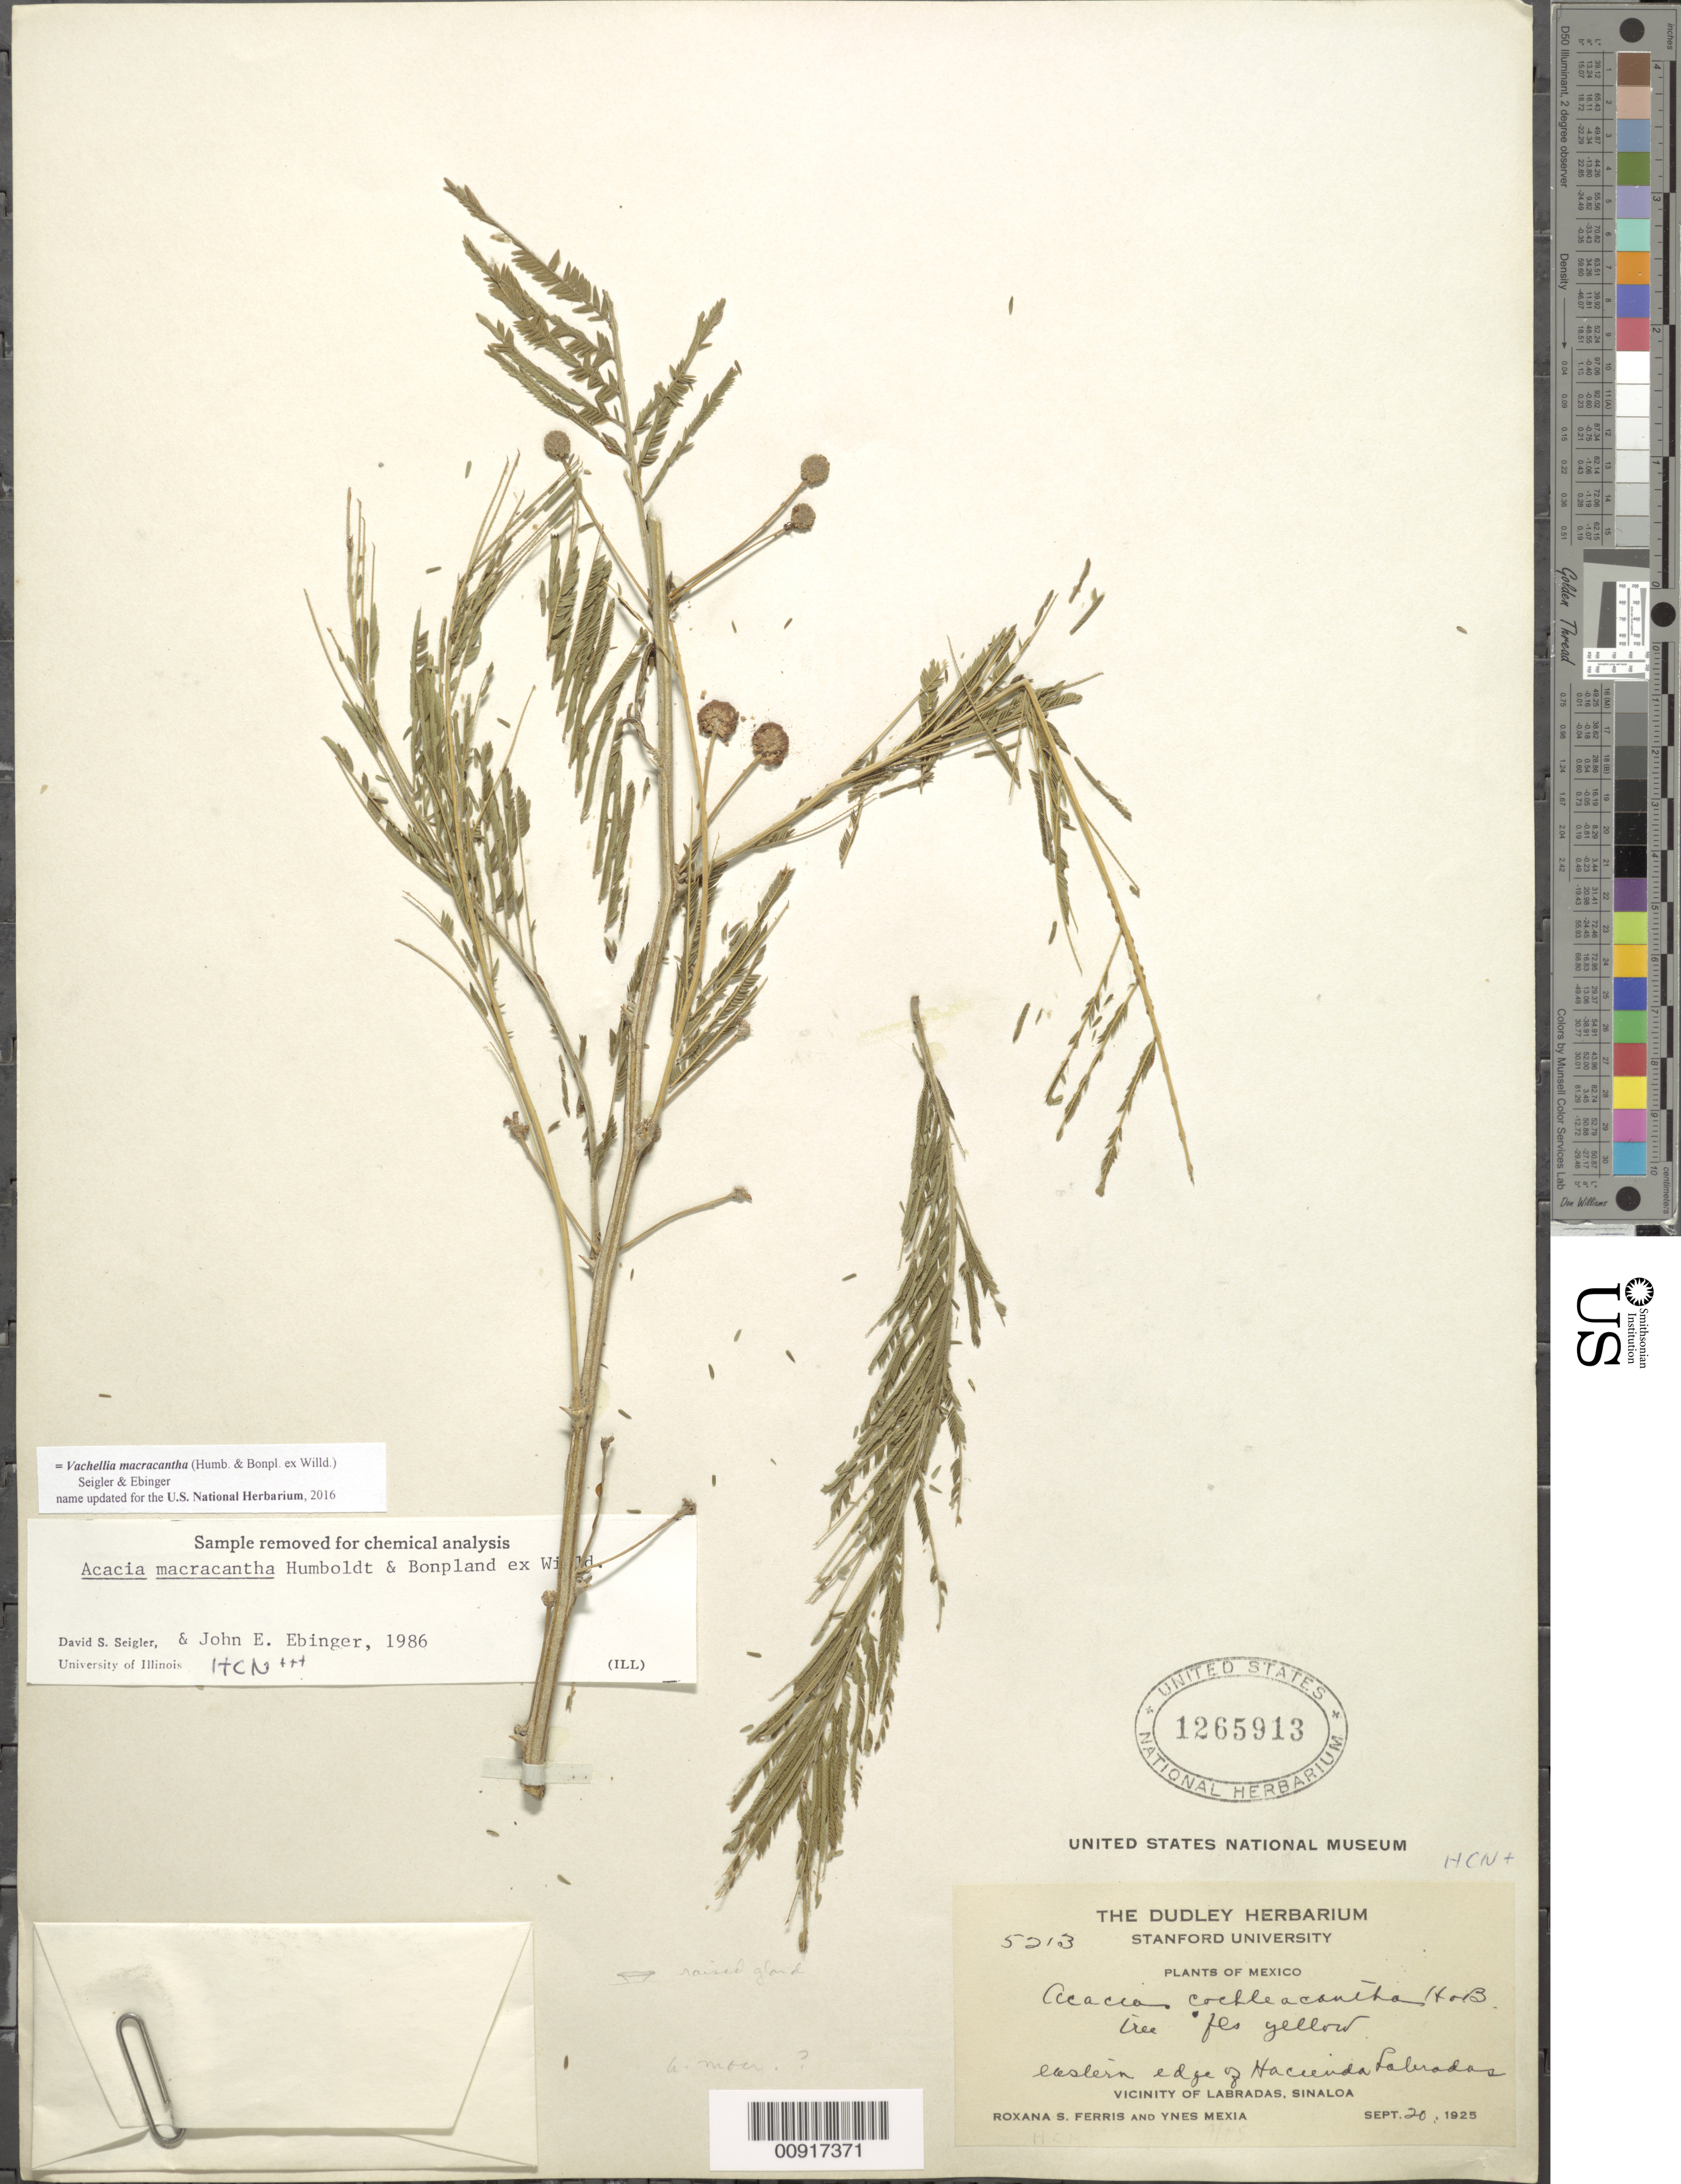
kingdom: Plantae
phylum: Tracheophyta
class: Magnoliopsida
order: Fabales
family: Fabaceae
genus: Vachellia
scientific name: Vachellia macracantha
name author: (Humb. & Bonpl. ex Willd.) Seigler & Ebinger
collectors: R. S. Ferris & Y. Mexia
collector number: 5213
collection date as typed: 20 Sep 1925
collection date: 1925-09-20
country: Mexico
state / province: Sinaloa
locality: Eastern edge of Hacienda Labradas. Vicinity of Labradas, Sinaloa.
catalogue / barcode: US 1265913